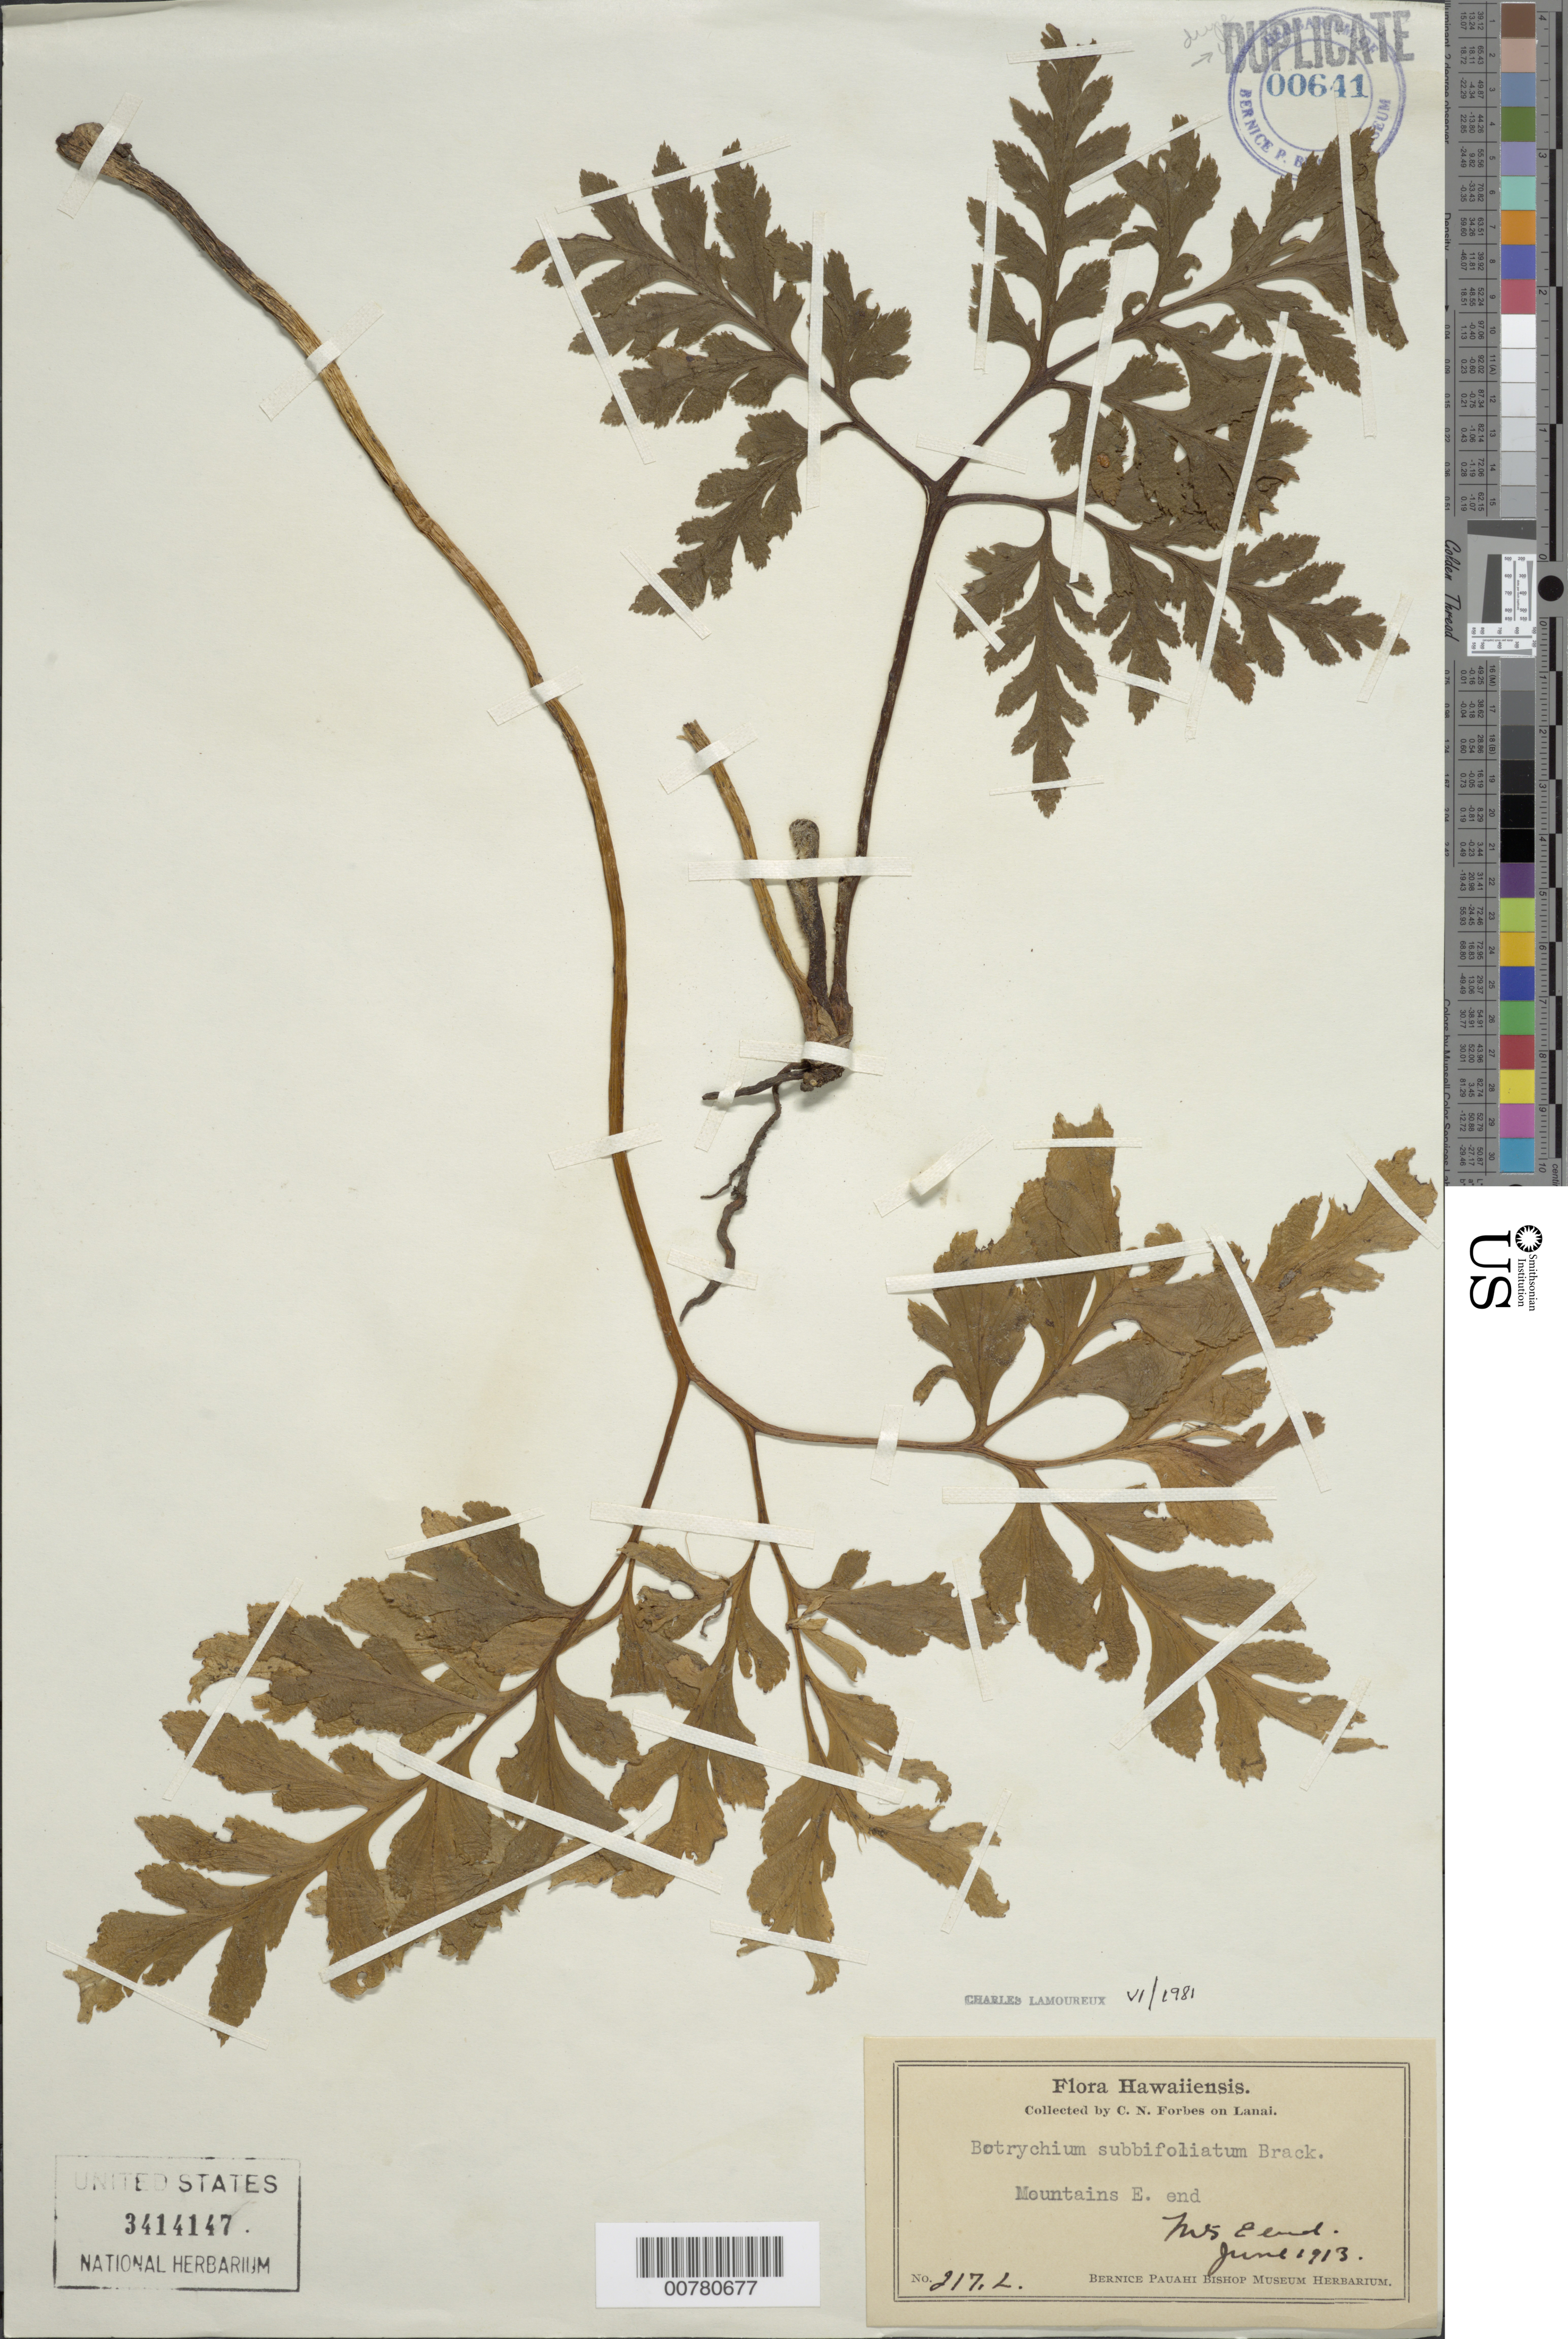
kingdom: Plantae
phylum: Tracheophyta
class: Polypodiopsida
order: Ophioglossales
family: Ophioglossaceae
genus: Botrychium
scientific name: Botrychium subbifoliatum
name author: Brack. in Wilkes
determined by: Lamoureux, C. H.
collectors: C. N. Forbes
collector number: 217.L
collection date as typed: Jun 1913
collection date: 1913-06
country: United States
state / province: Hawaii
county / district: Maui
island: Lana'i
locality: East, Mountains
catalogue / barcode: US 3414147